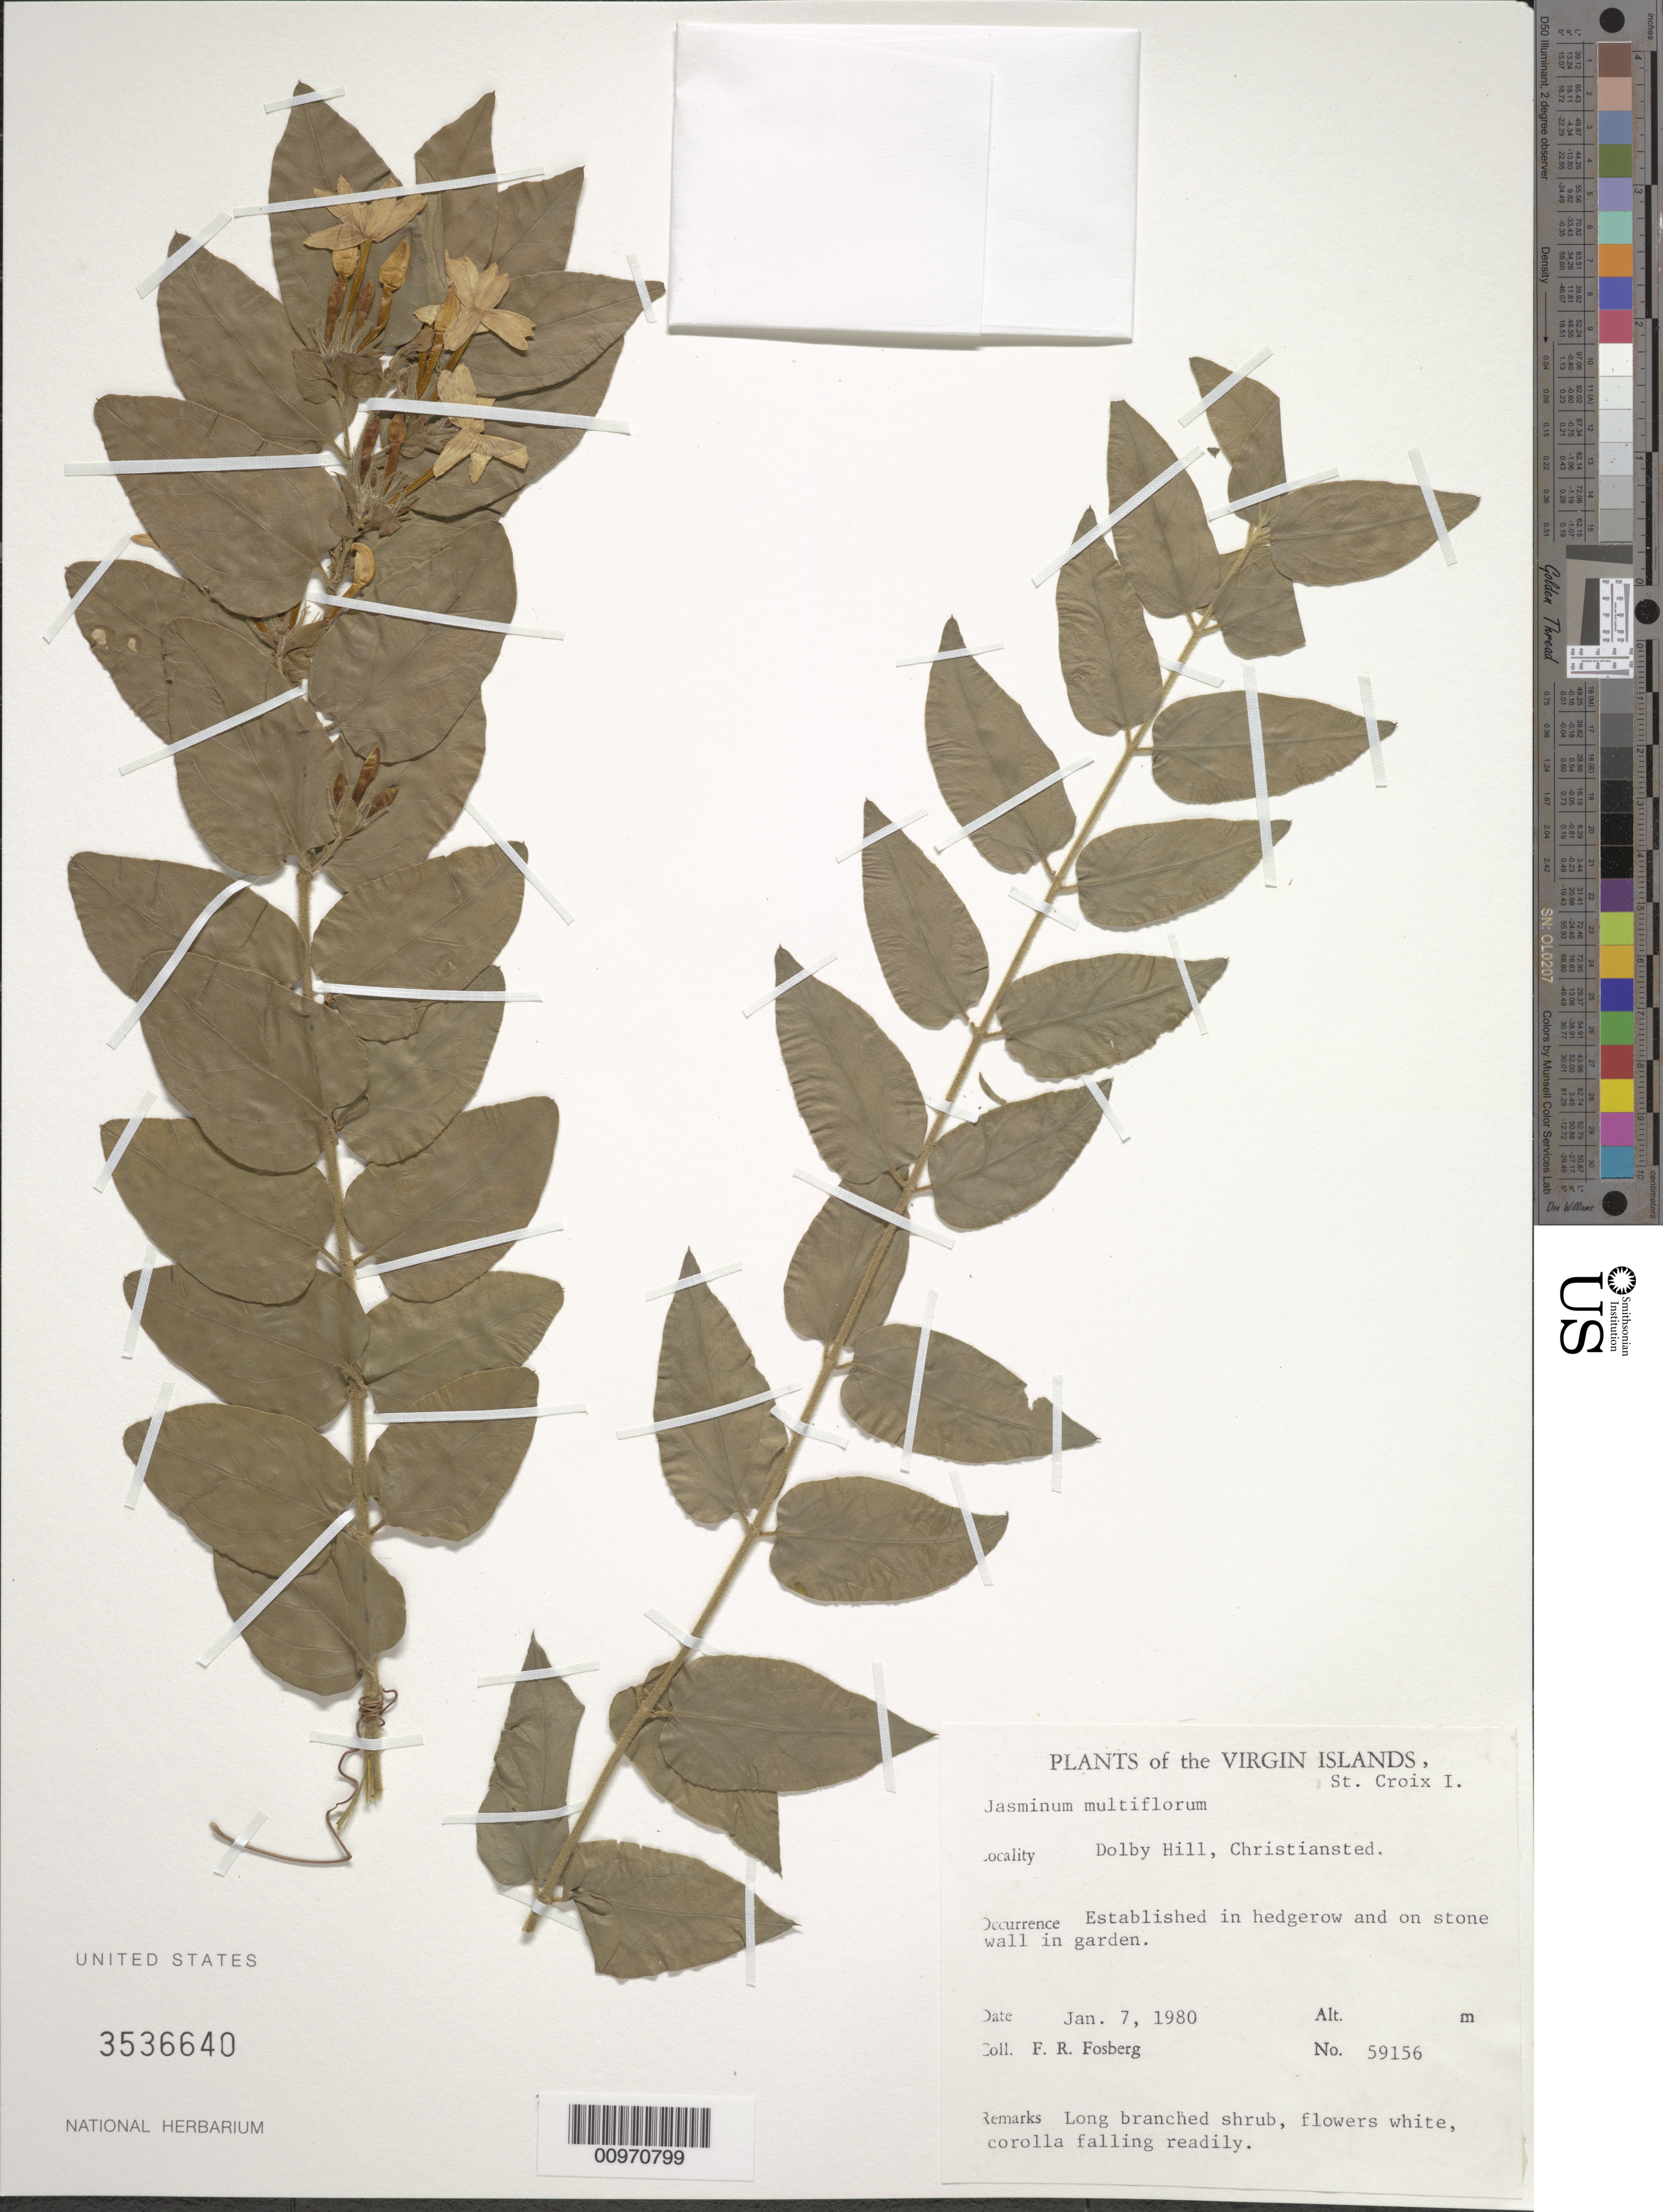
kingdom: Plantae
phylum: Tracheophyta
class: Magnoliopsida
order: Lamiales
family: Oleaceae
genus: Jasminum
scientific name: Jasminum multiflorum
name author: (Burm. f.) Andrews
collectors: F. R. Fosberg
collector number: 59156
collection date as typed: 07 Jan 1980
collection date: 1980-01-07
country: U.S. Virgin Islands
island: St. Croix I.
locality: Dolby Hill, Christiansted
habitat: Established in hedgerow and on stone wall in garden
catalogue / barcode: US 3536640